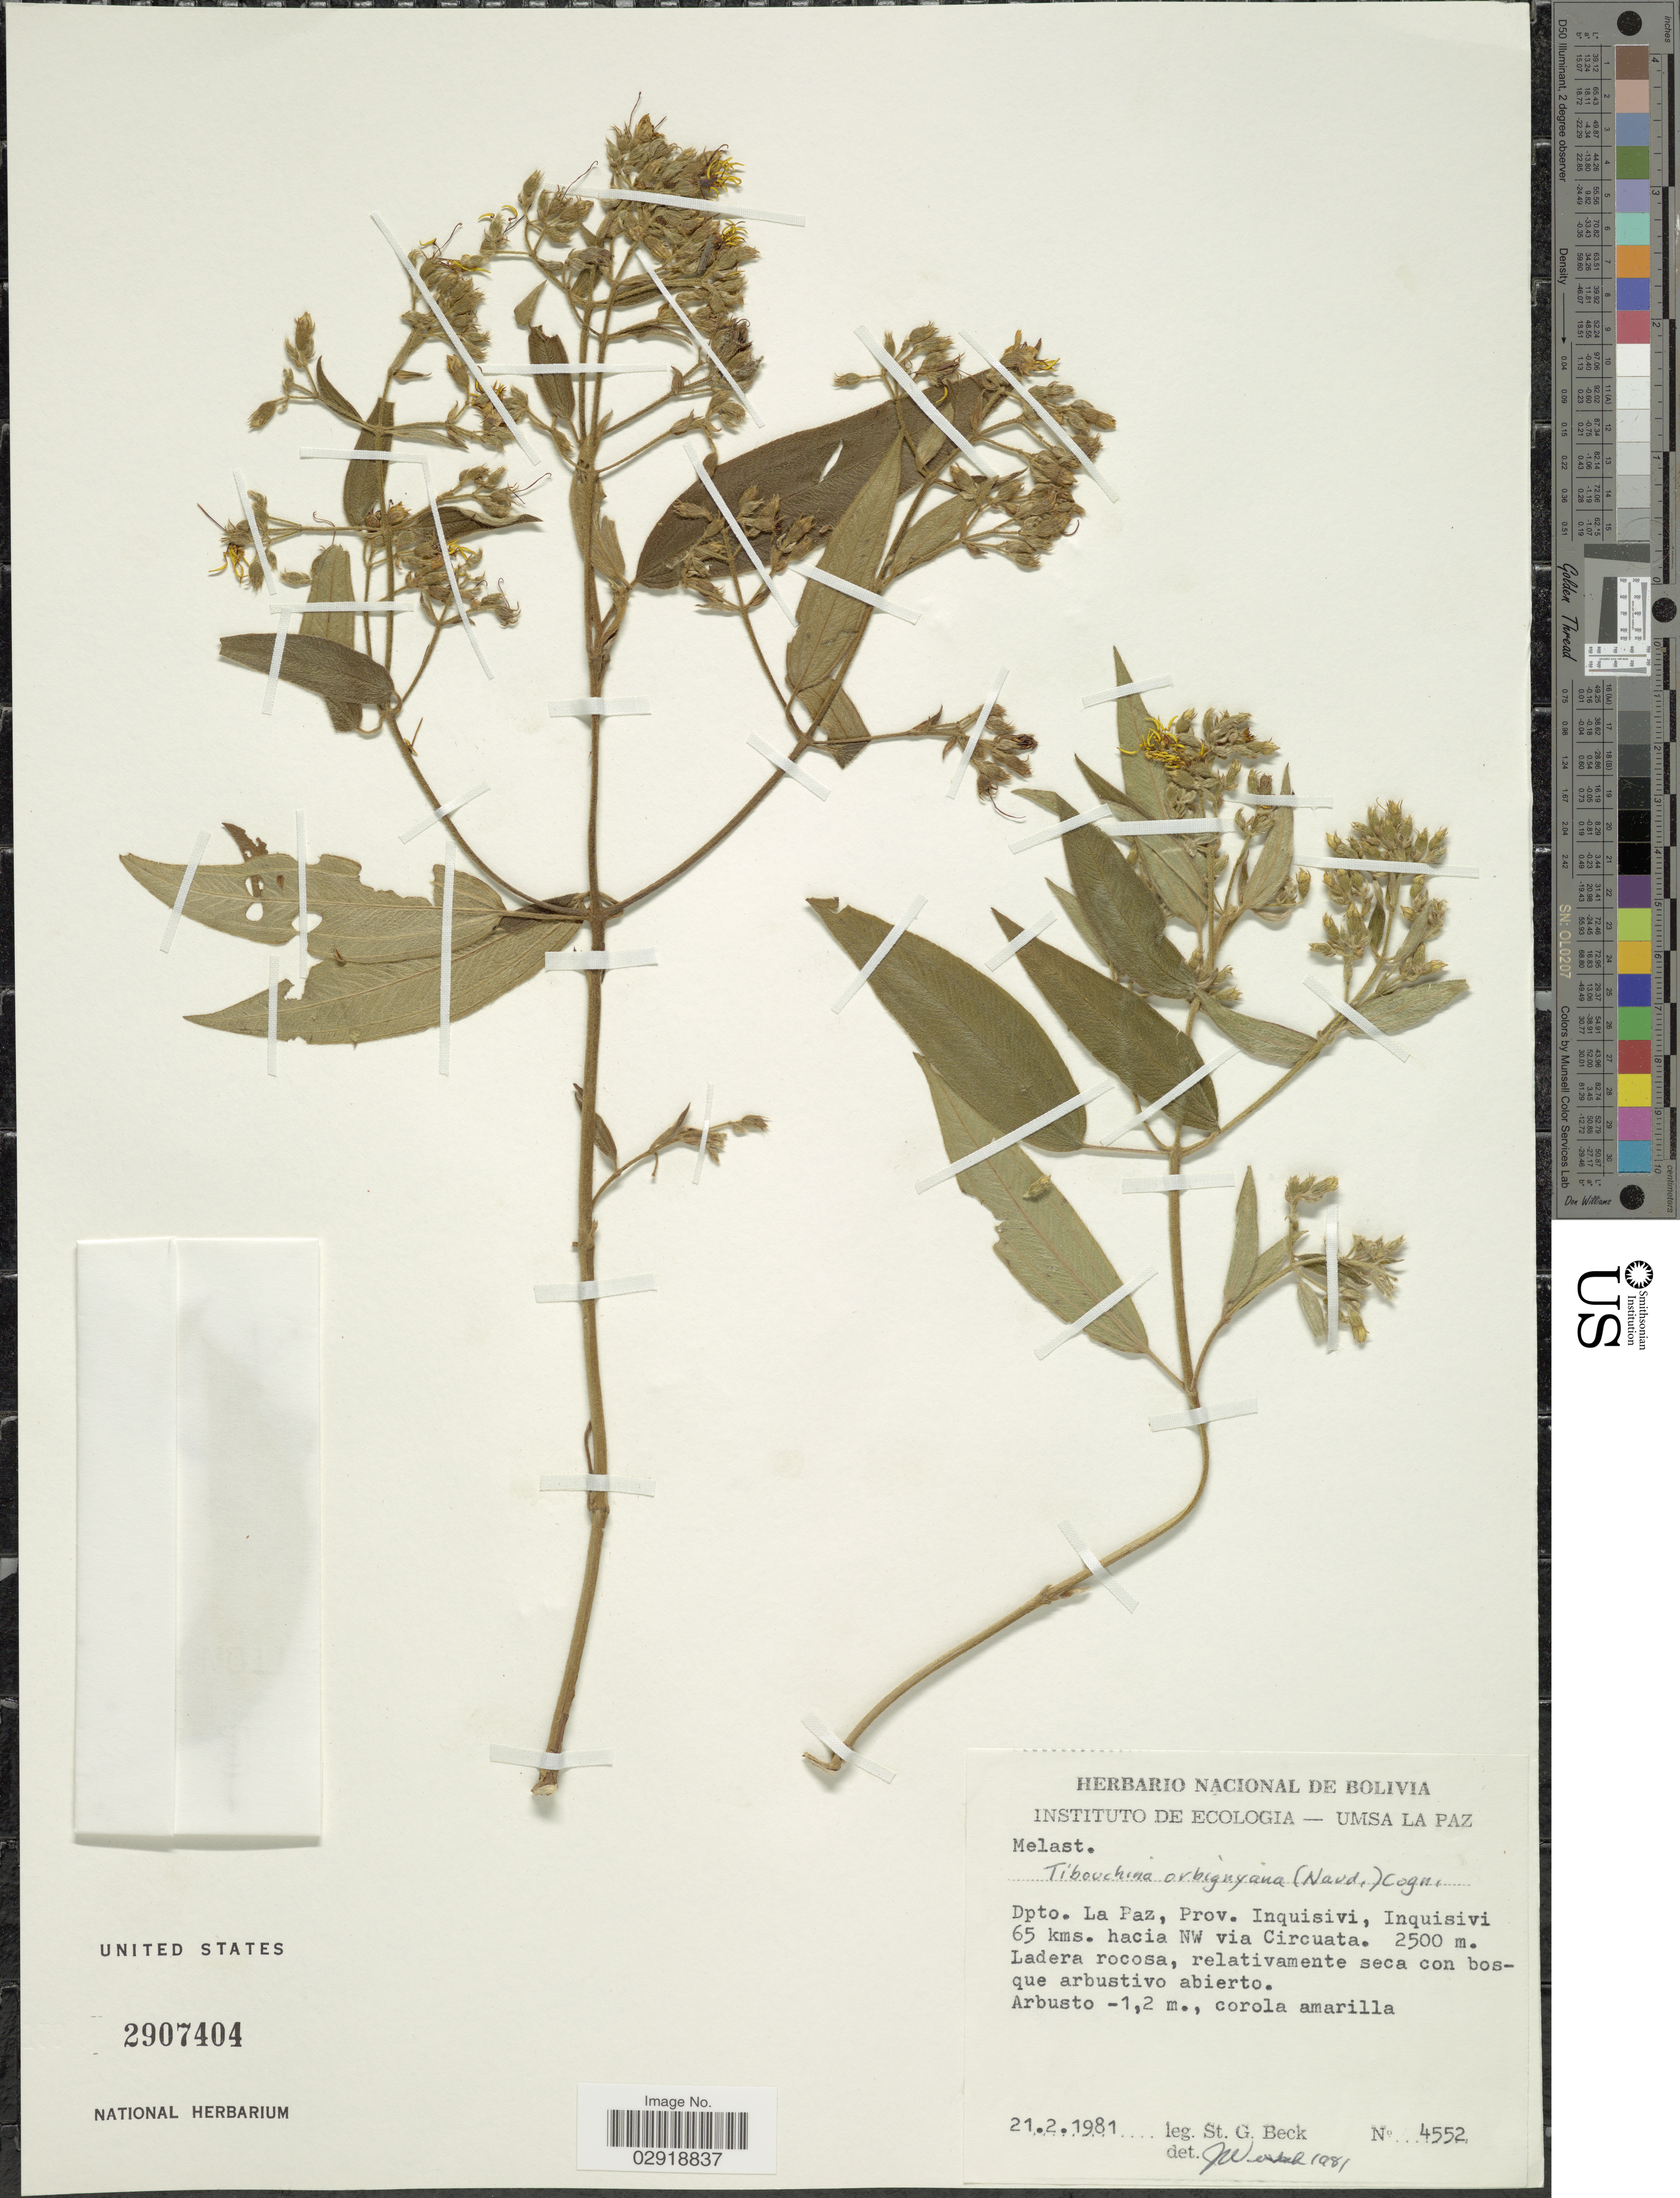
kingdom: Plantae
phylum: Tracheophyta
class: Magnoliopsida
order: Myrtales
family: Melastomataceae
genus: Chaetogastra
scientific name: Chaetogastra orbignyana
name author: (Naudin) P.J.F. Guim. & Michelang.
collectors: S. G. Beck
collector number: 4552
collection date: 1981-02-21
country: Bolivia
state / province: La Paz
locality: Dpto. La Paz, Prov. Inquisivi, Inquisivi 65 kms. hacia NW via Circuata.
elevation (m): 2500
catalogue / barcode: US 2907404